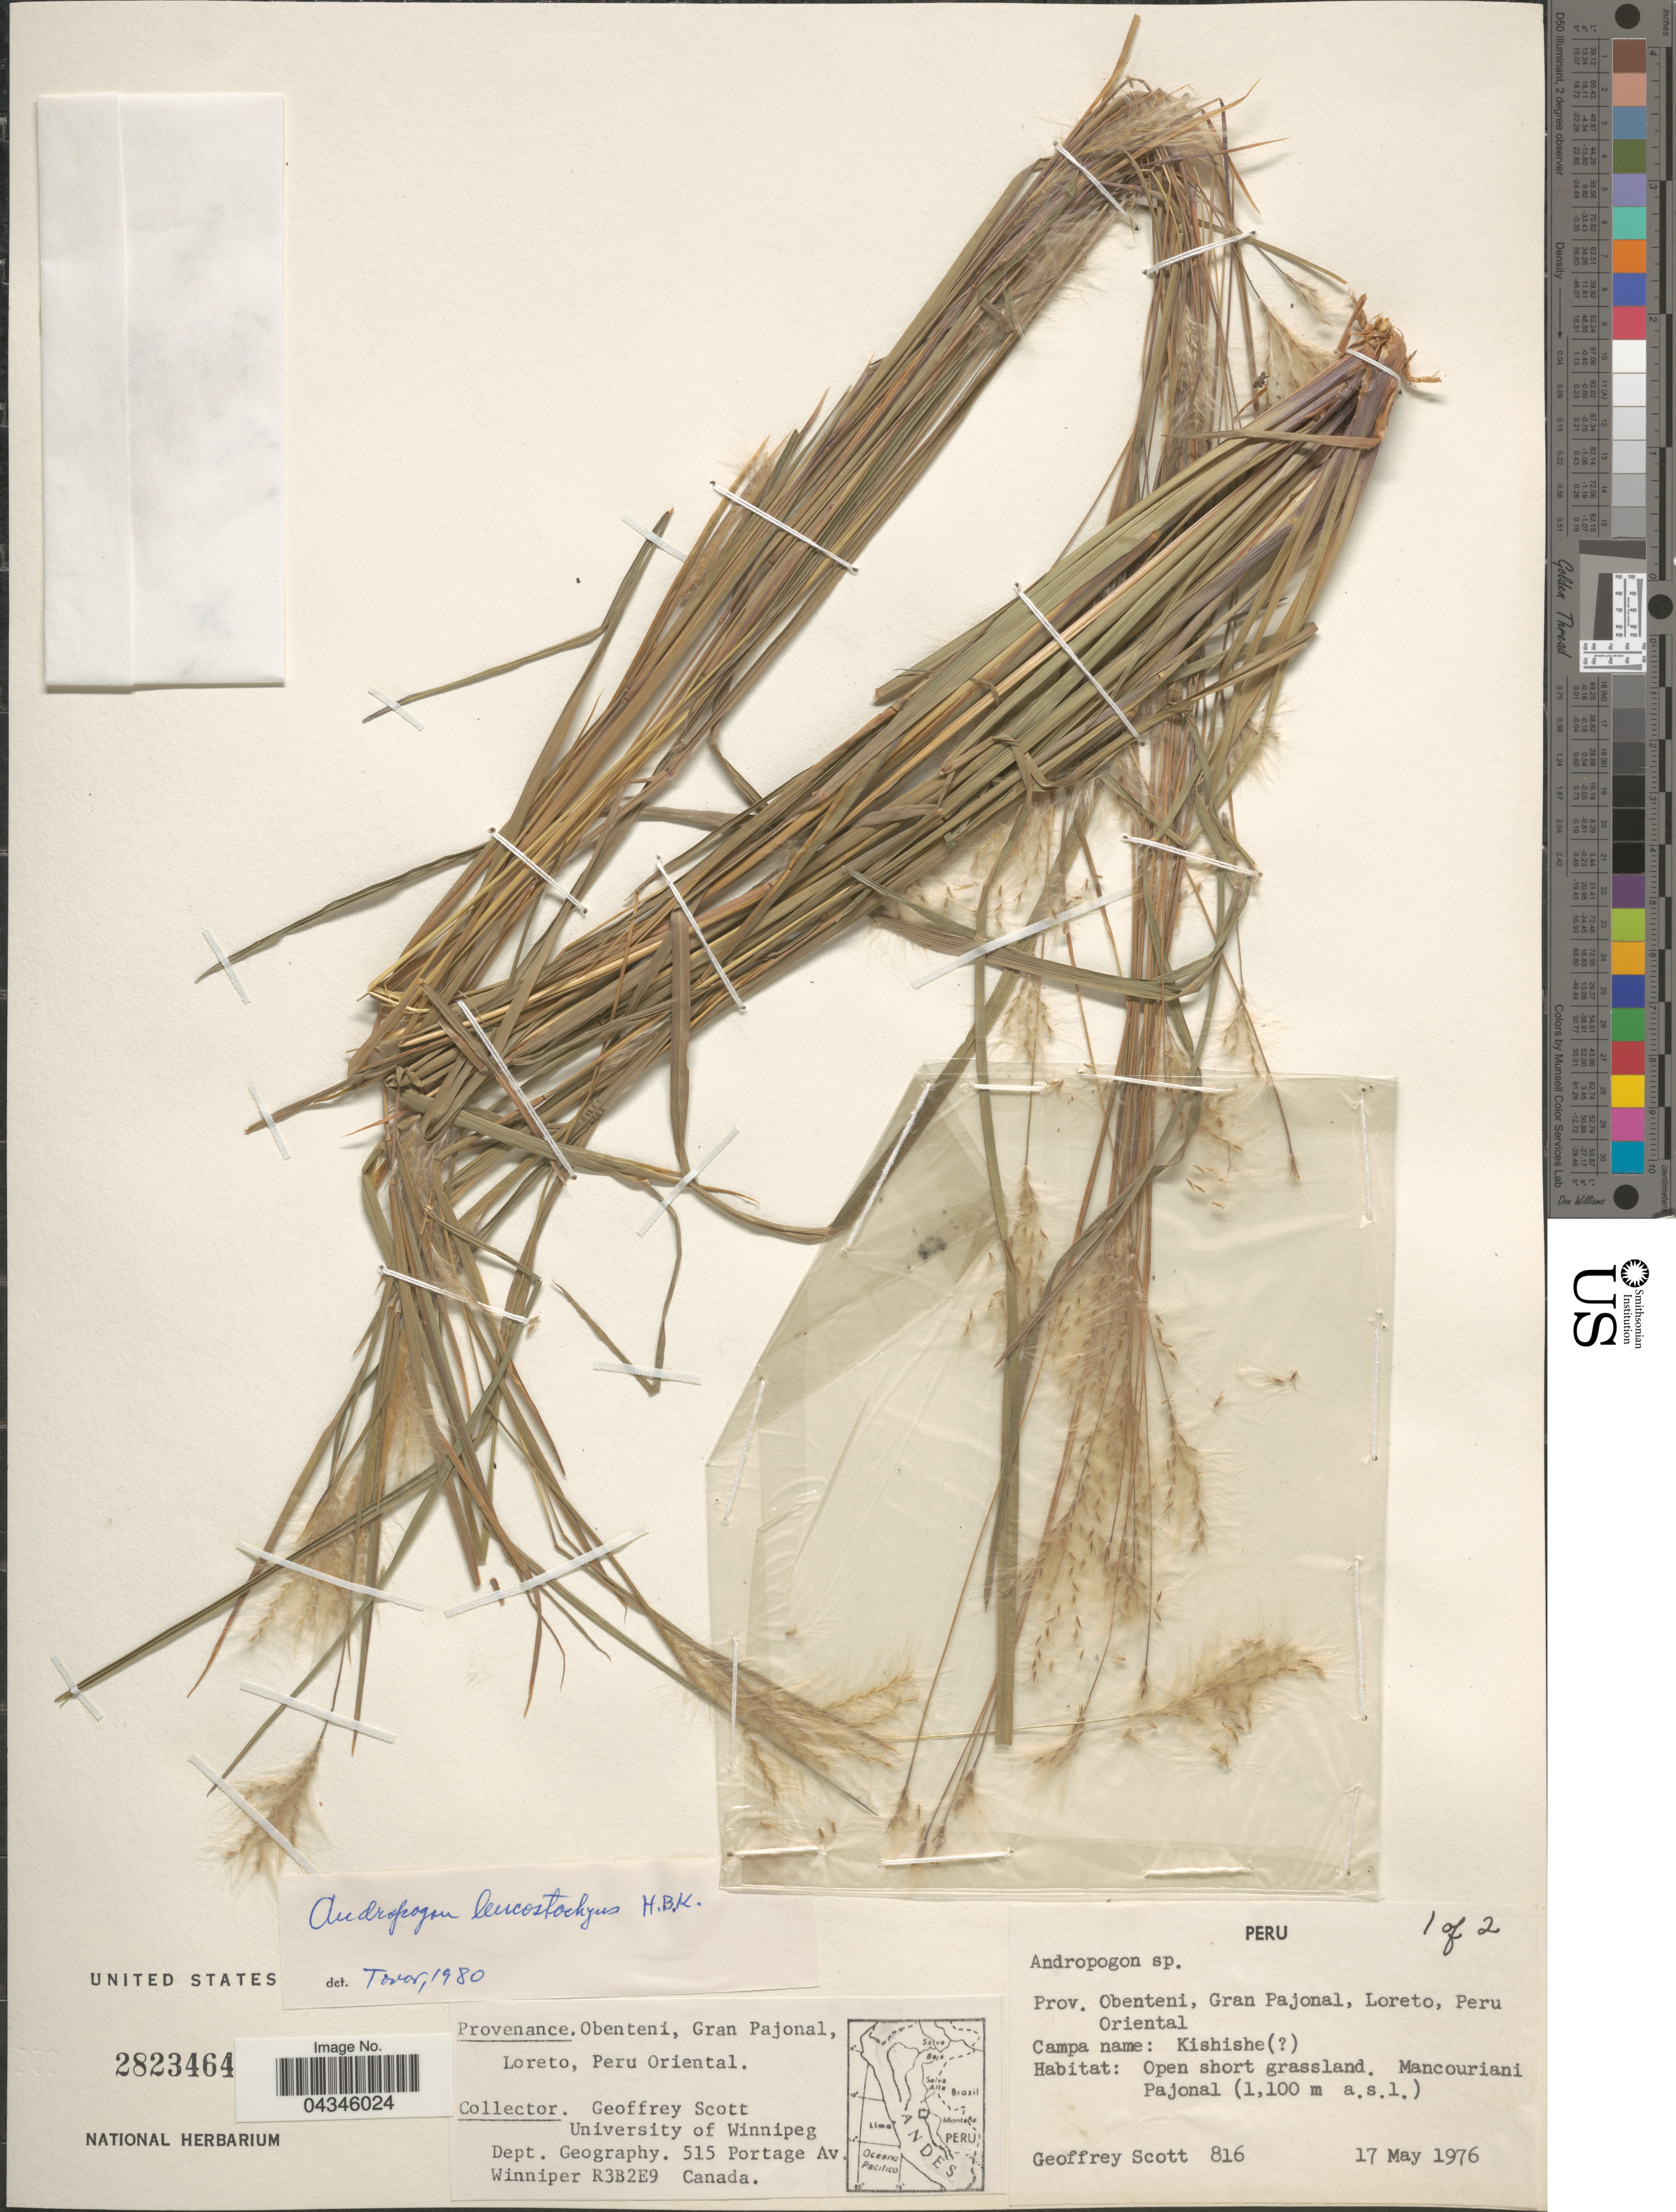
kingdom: Plantae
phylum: Tracheophyta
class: Liliopsida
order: Poales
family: Poaceae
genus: Andropogon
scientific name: Andropogon leucostachyus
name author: Kunth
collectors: G. Scott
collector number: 816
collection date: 1976-05-17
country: Peru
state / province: Loreto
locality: Provenance. Obentení, Gran Pajonal, Loreto, Peru Oriental.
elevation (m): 1100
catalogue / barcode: US 2823464